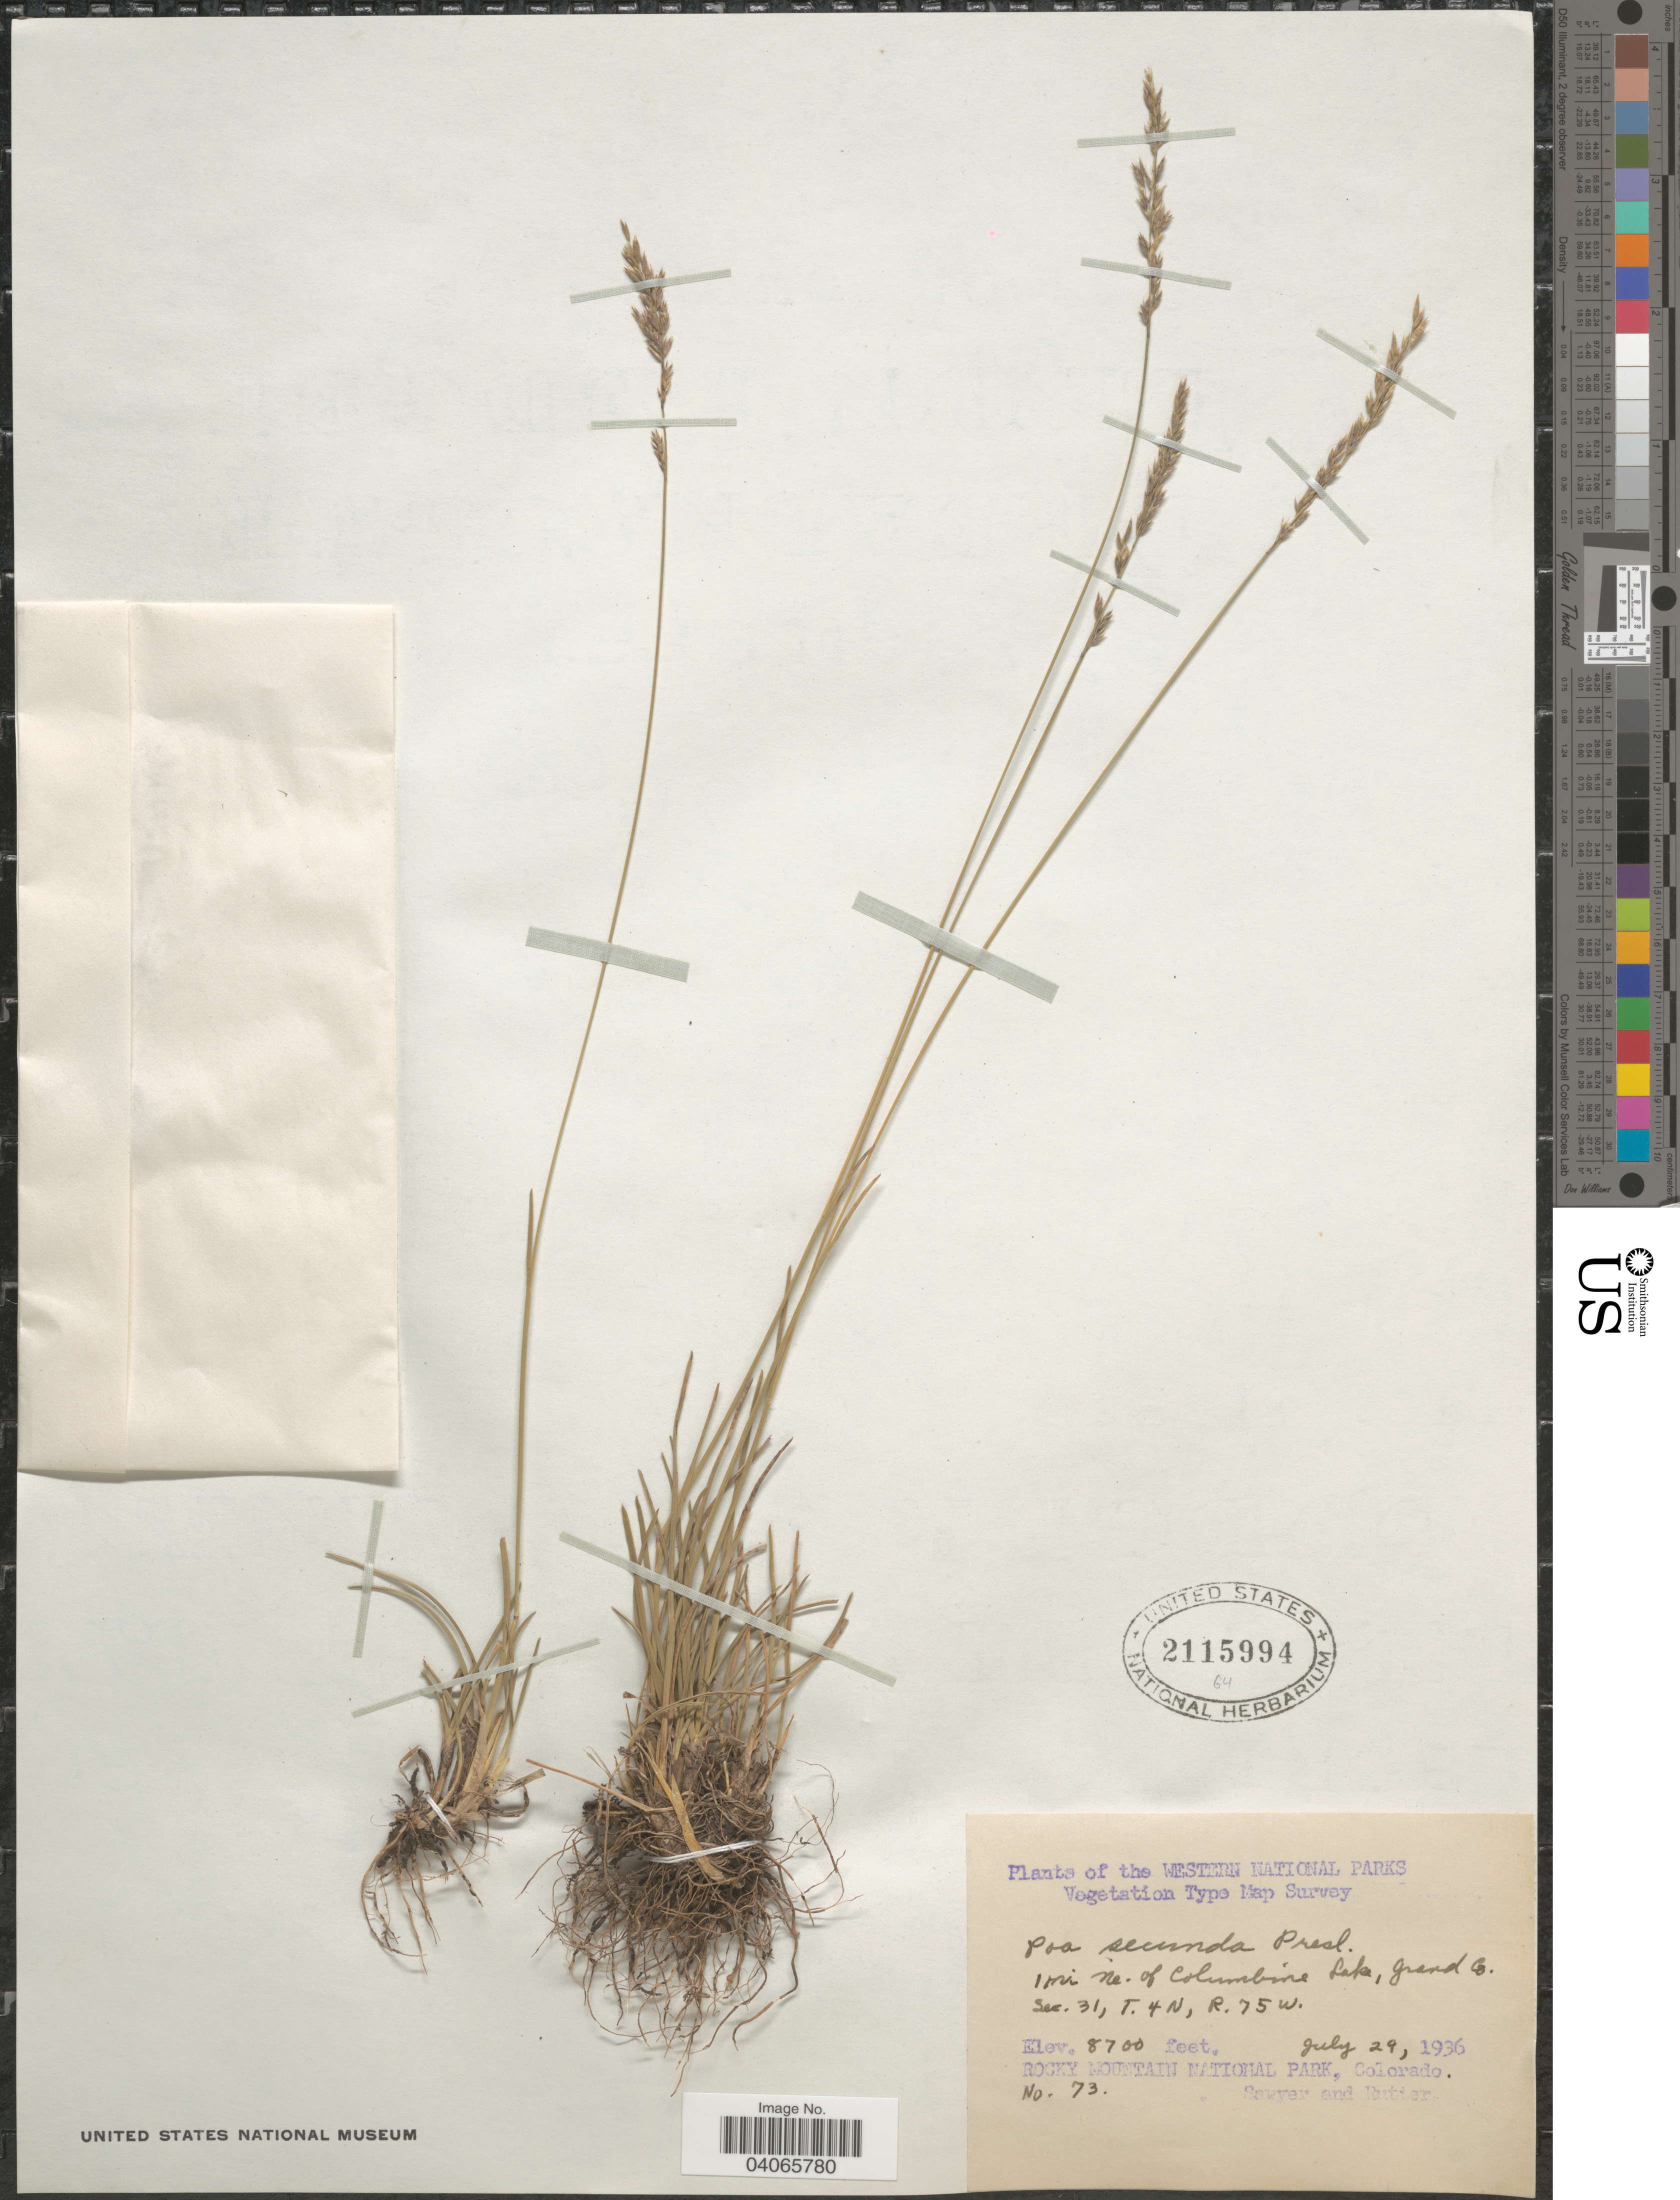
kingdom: Plantae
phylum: Tracheophyta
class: Liliopsida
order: Poales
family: Poaceae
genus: Poa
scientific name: Poa secunda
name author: J. Presl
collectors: Sawyer & Rutier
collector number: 73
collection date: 1936-07-29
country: United States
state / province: Colorado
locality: The Western National Parks. Vegetation Type Map Survey. 1 mi Ne. of Columbine Lake, Grand Co. Sec. 31, T.4N, R.75W. Rocky Mountain National Park.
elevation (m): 2652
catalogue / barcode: US 2115994